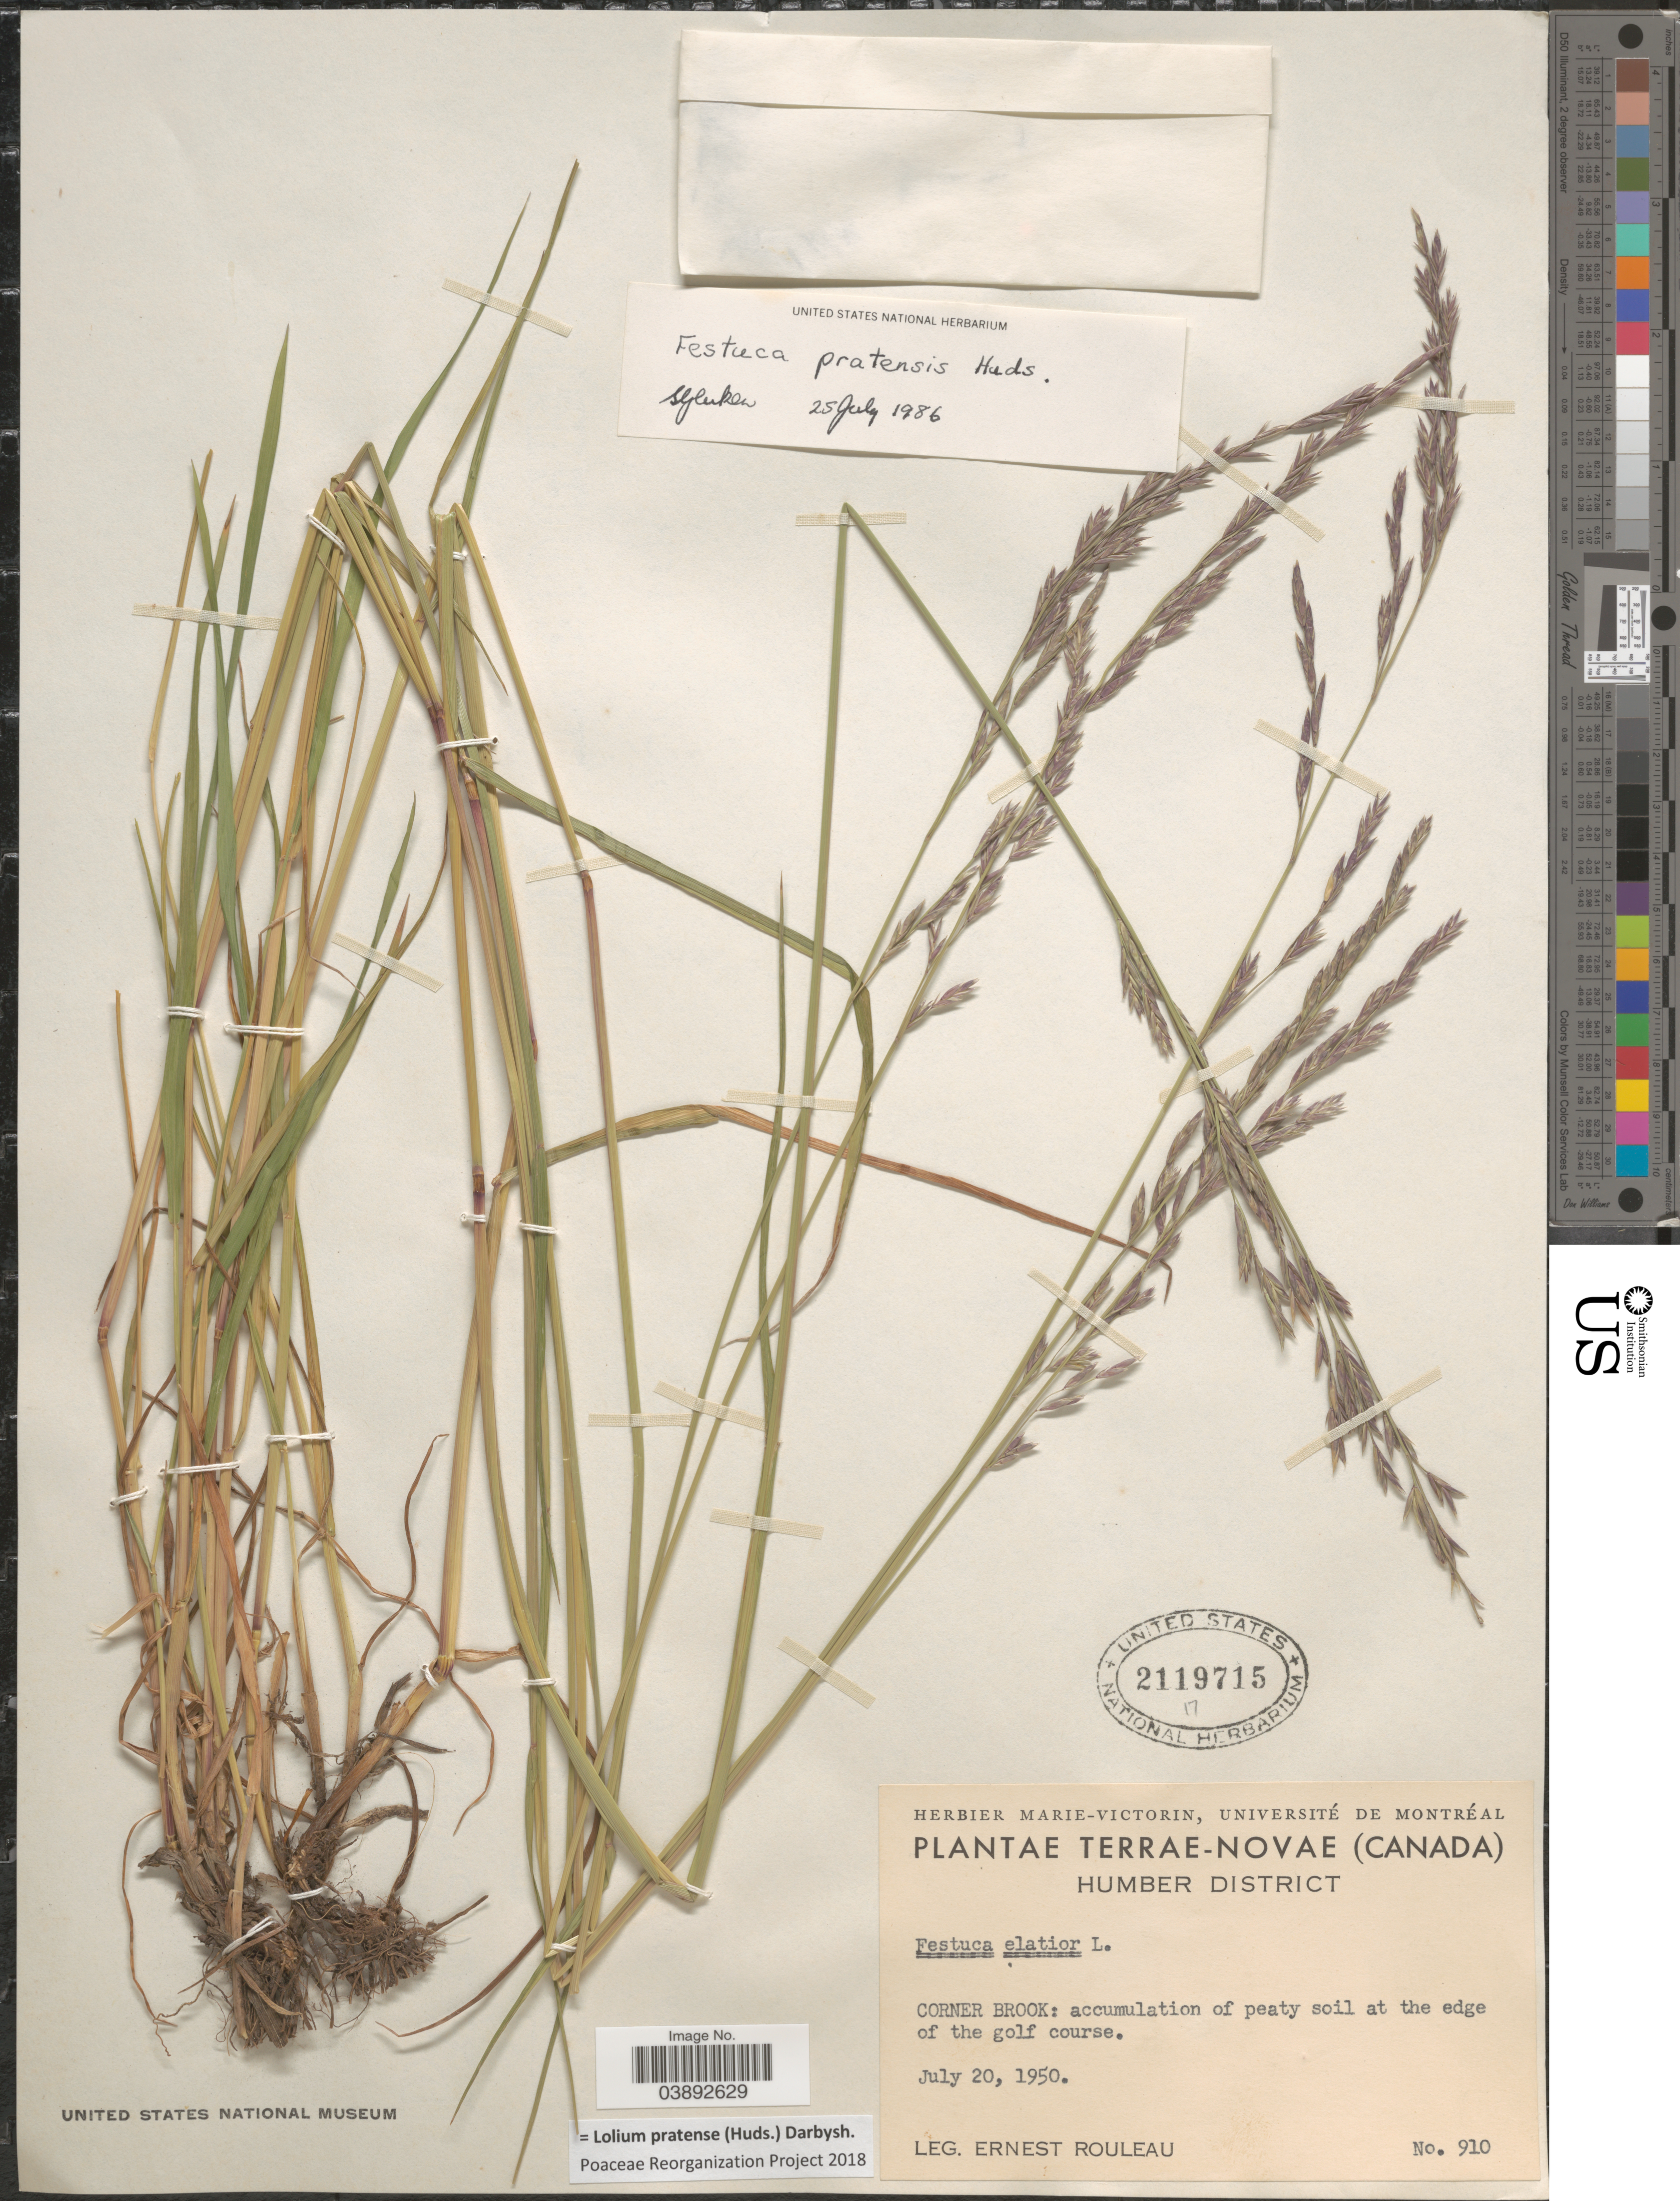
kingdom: Plantae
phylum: Tracheophyta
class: Liliopsida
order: Poales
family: Poaceae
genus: Lolium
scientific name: Lolium pratense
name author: (Huds.) Darbysh.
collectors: J. Rouleau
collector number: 910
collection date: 1950-07-20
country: Canada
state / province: Newfoundland and Labrador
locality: Terrae-Novae. Humber District. Corner Brook: at the edge of the golf course.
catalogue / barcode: US 2119715